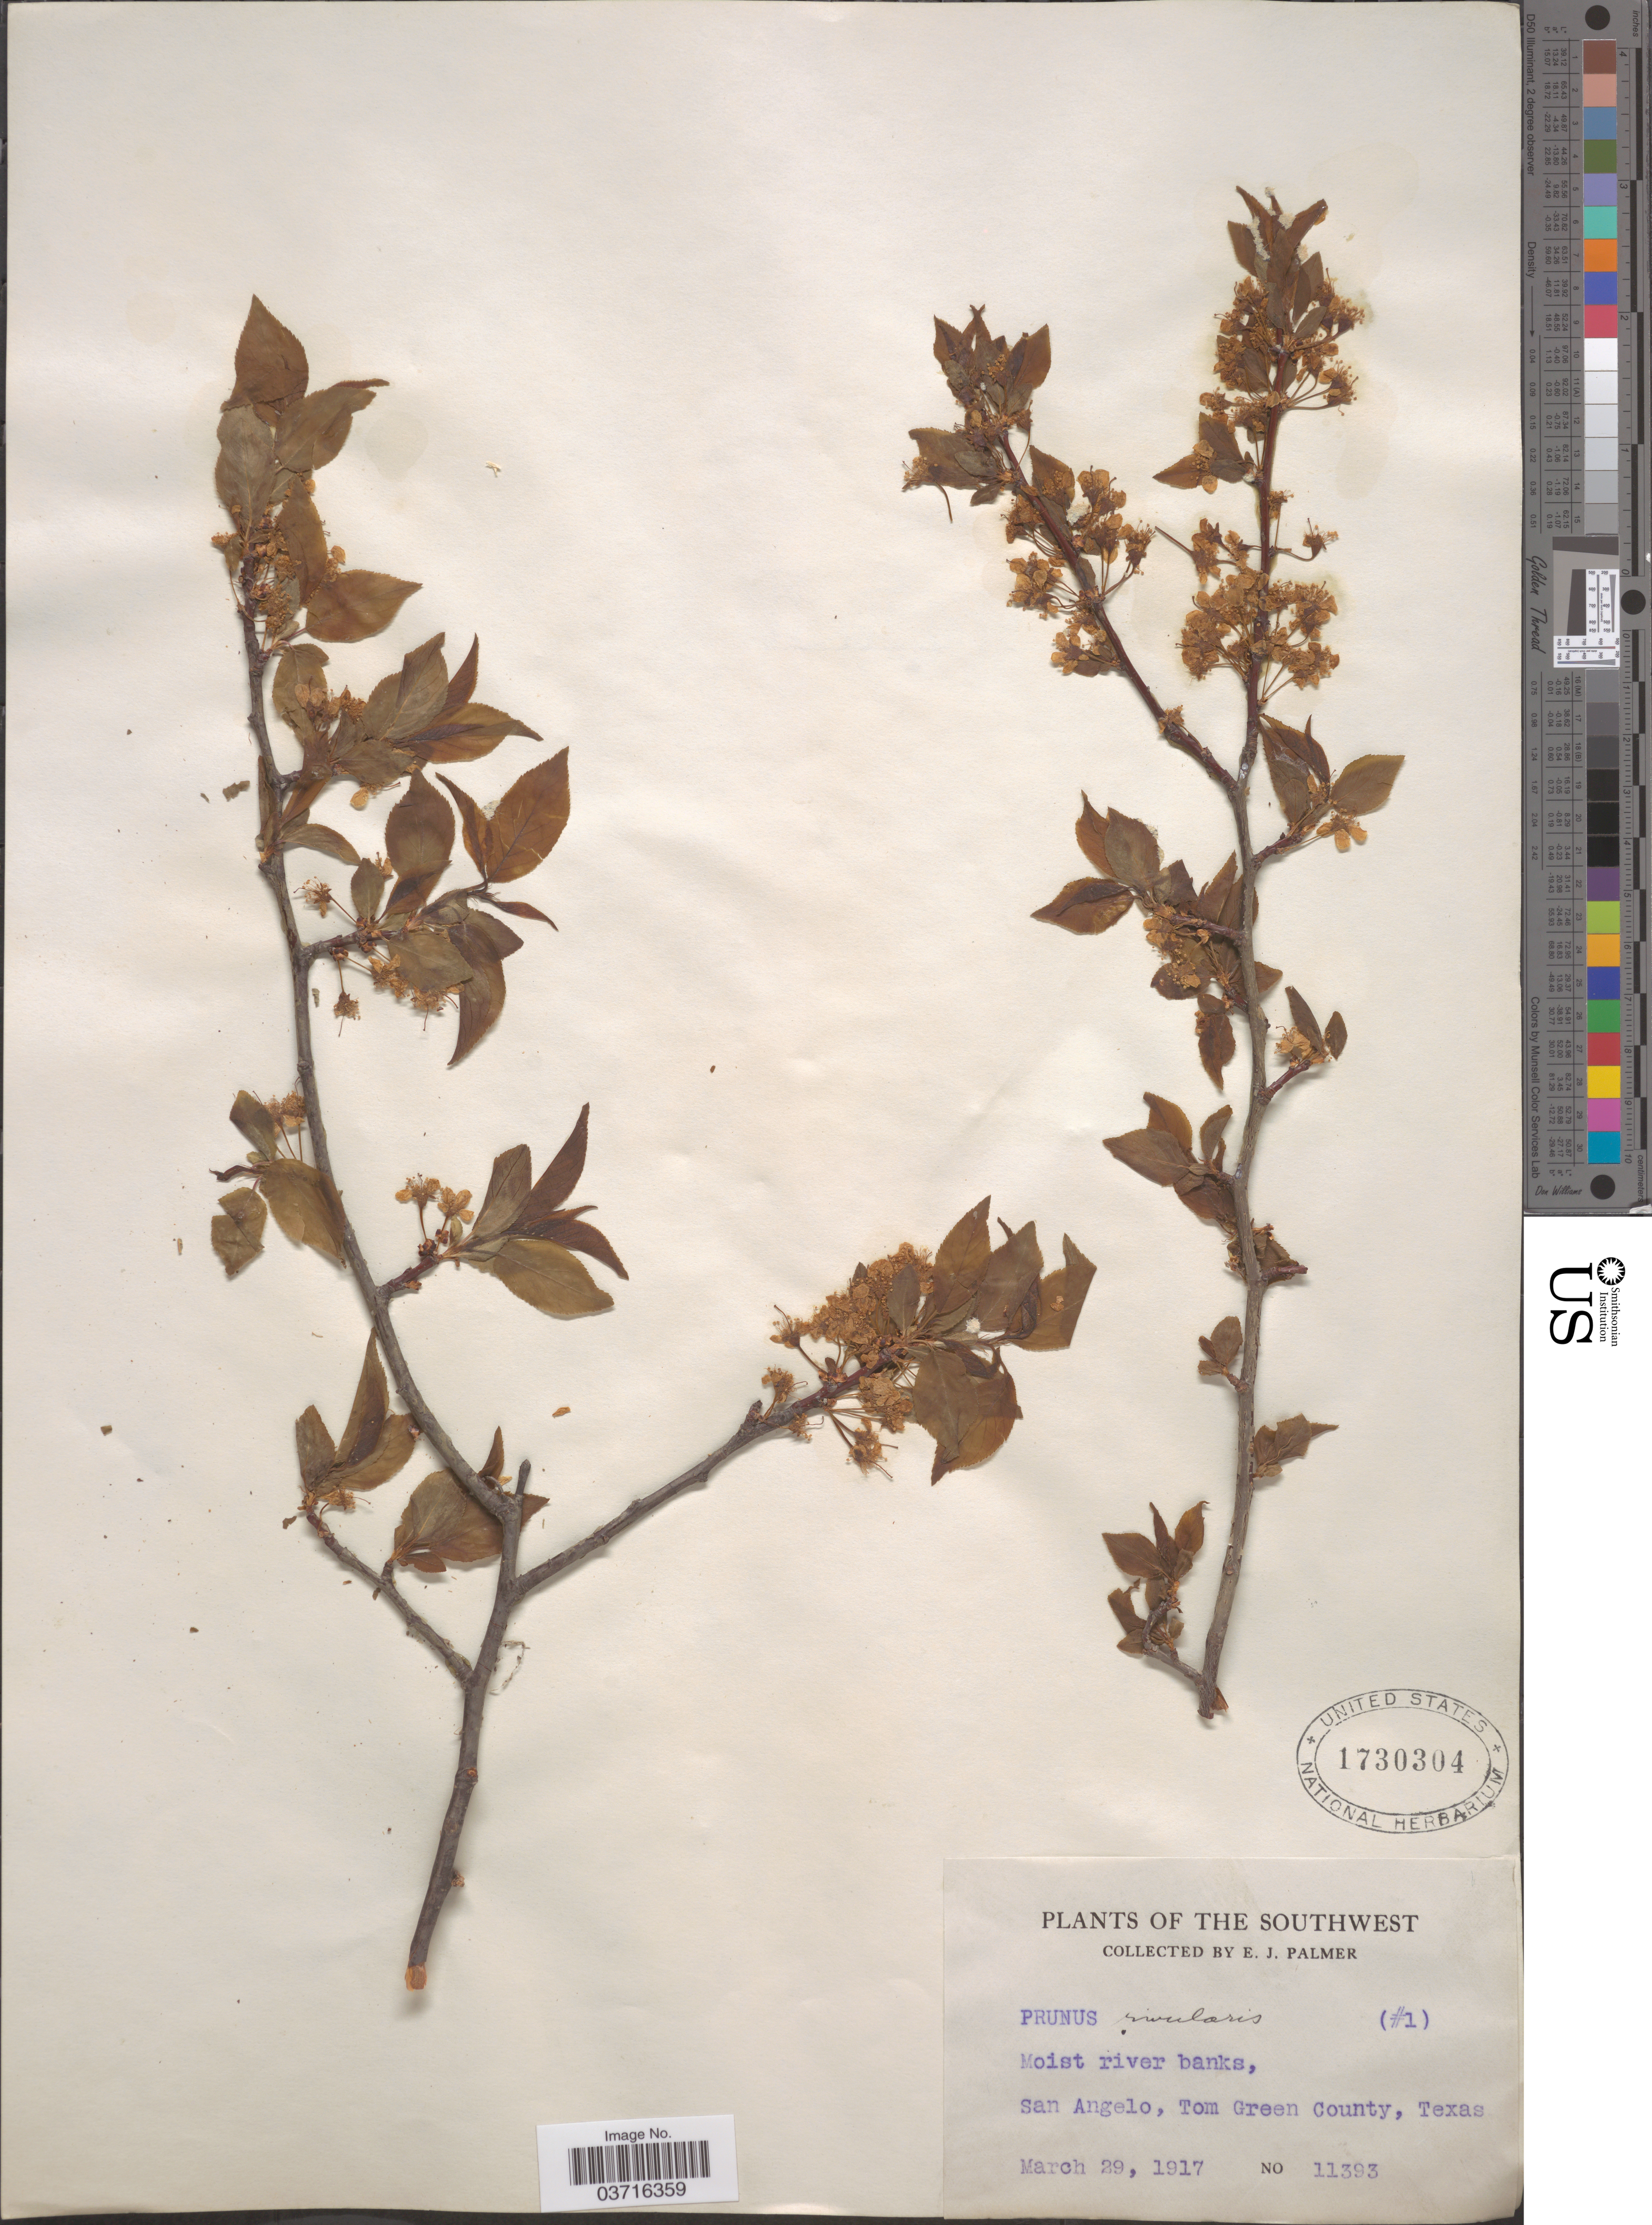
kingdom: Plantae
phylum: Tracheophyta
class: Magnoliopsida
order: Rosales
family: Rosaceae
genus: Prunus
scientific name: Prunus rivularis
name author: Scheele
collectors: E. J. Palmer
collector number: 11393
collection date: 1917-03-29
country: United States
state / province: Texas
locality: The Southwest. San Angelo, Tom Green County.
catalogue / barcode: US 1730304